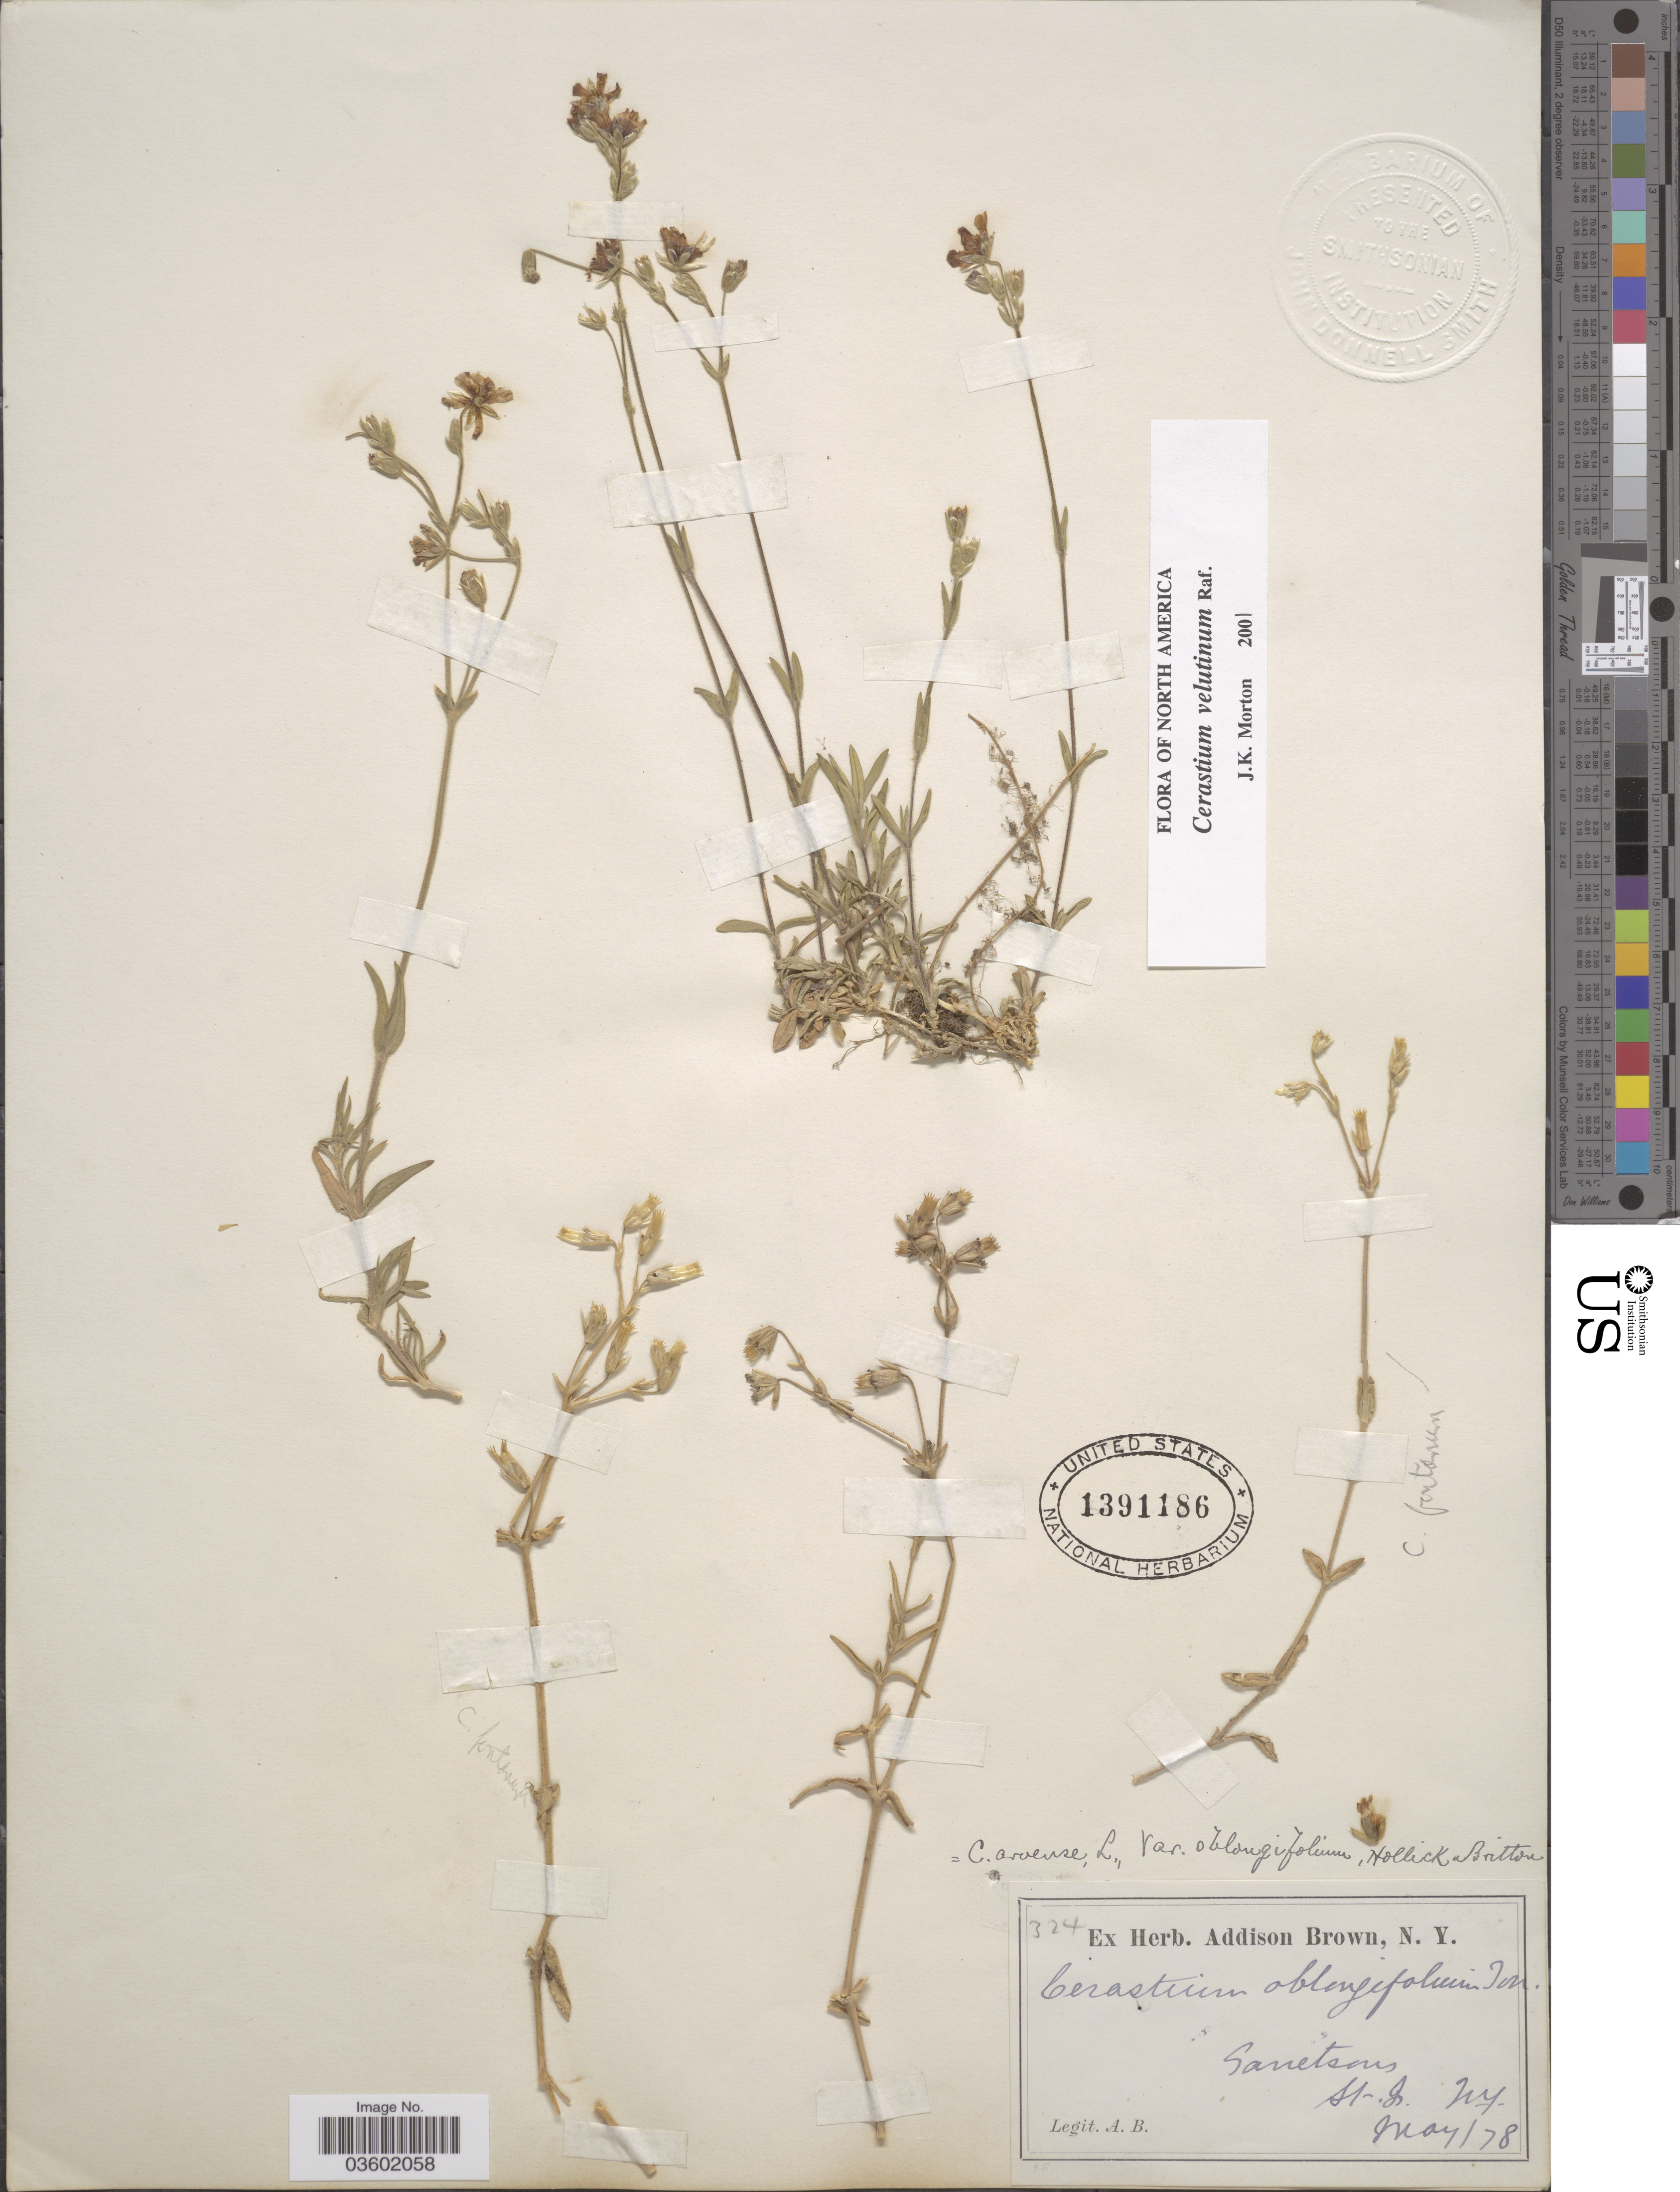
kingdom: Plantae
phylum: Tracheophyta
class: Magnoliopsida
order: Caryophyllales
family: Caryophyllaceae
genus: Cerastium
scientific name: Cerastium velutinum var. velutinum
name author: Raf.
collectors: A. Brown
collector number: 324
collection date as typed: Transcribed d/m/y: /5/78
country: United States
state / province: New York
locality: Sanetsous St. Is. [interpreted]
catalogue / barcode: US 1391186